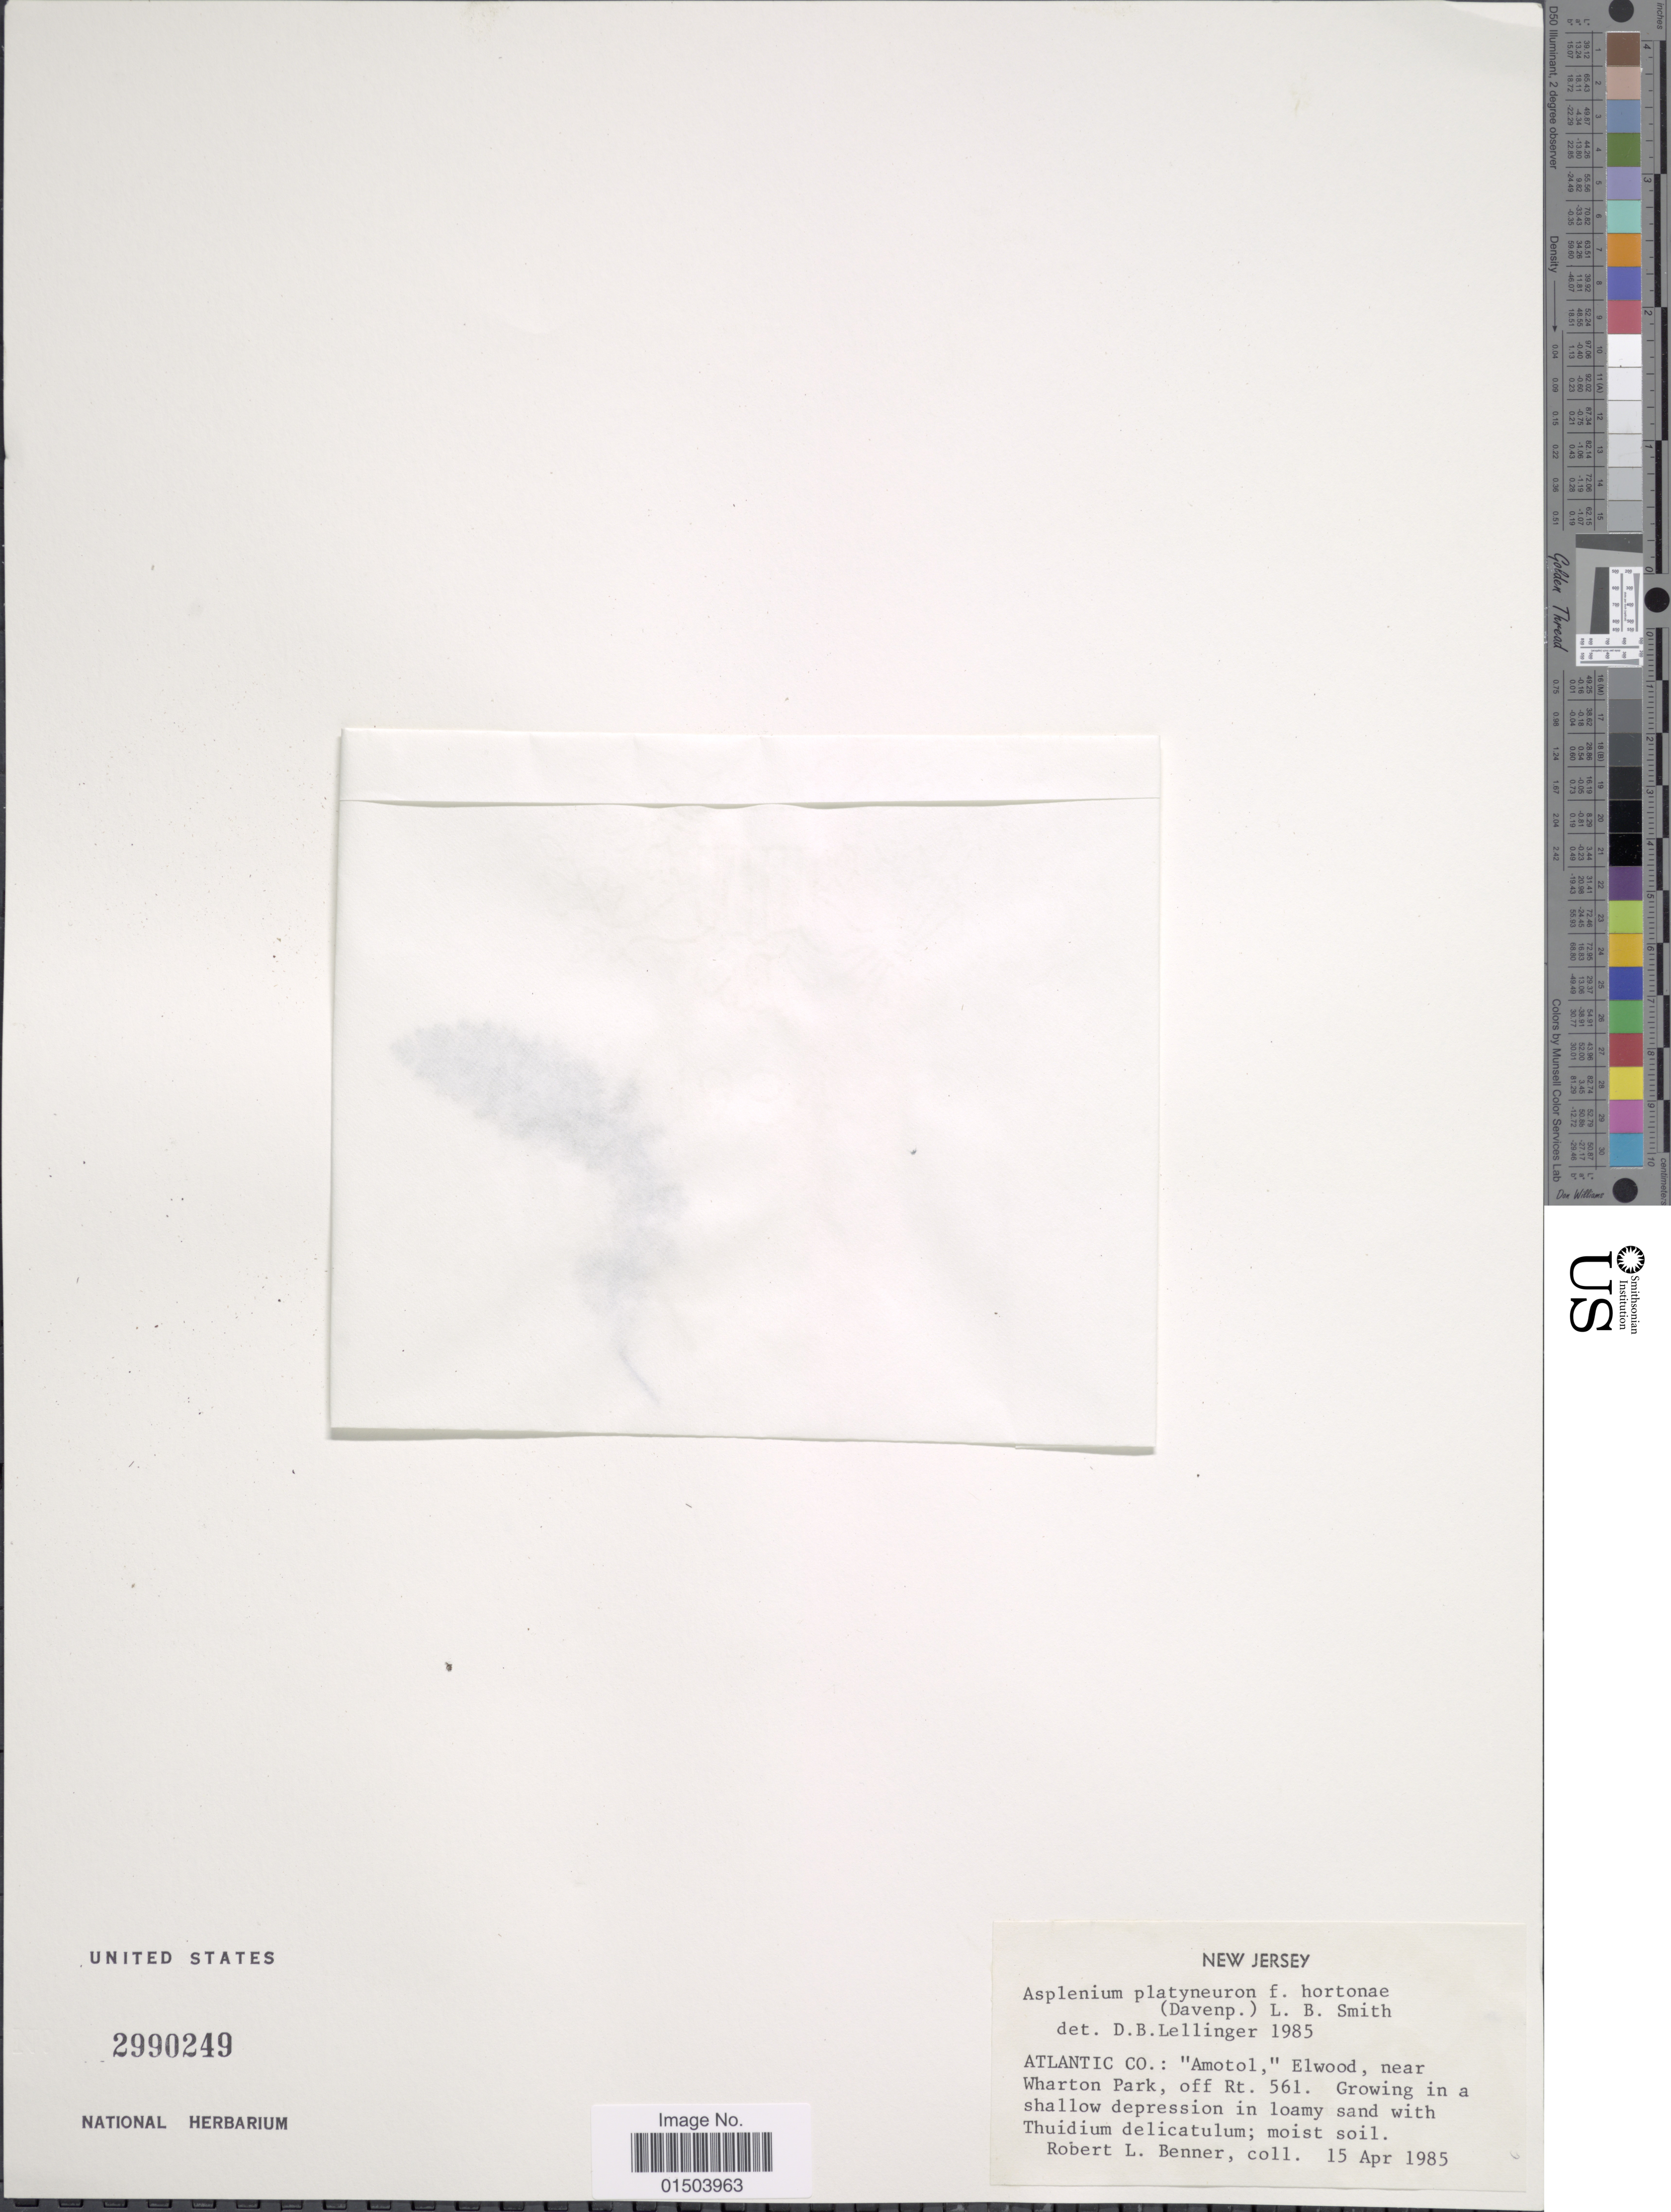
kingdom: Plantae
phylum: Tracheophyta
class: Polypodiopsida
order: Polypodiales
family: Aspleniaceae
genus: Asplenium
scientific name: Asplenium platyneuron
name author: (L.) Britton, Stearns & Poggenb.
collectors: R. Benner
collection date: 1985-04-15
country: United States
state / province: New Jersey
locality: Atlantic Co.: "Amotol", Elwood, near Wharton Park, off Rt. 561.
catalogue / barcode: US 2990249